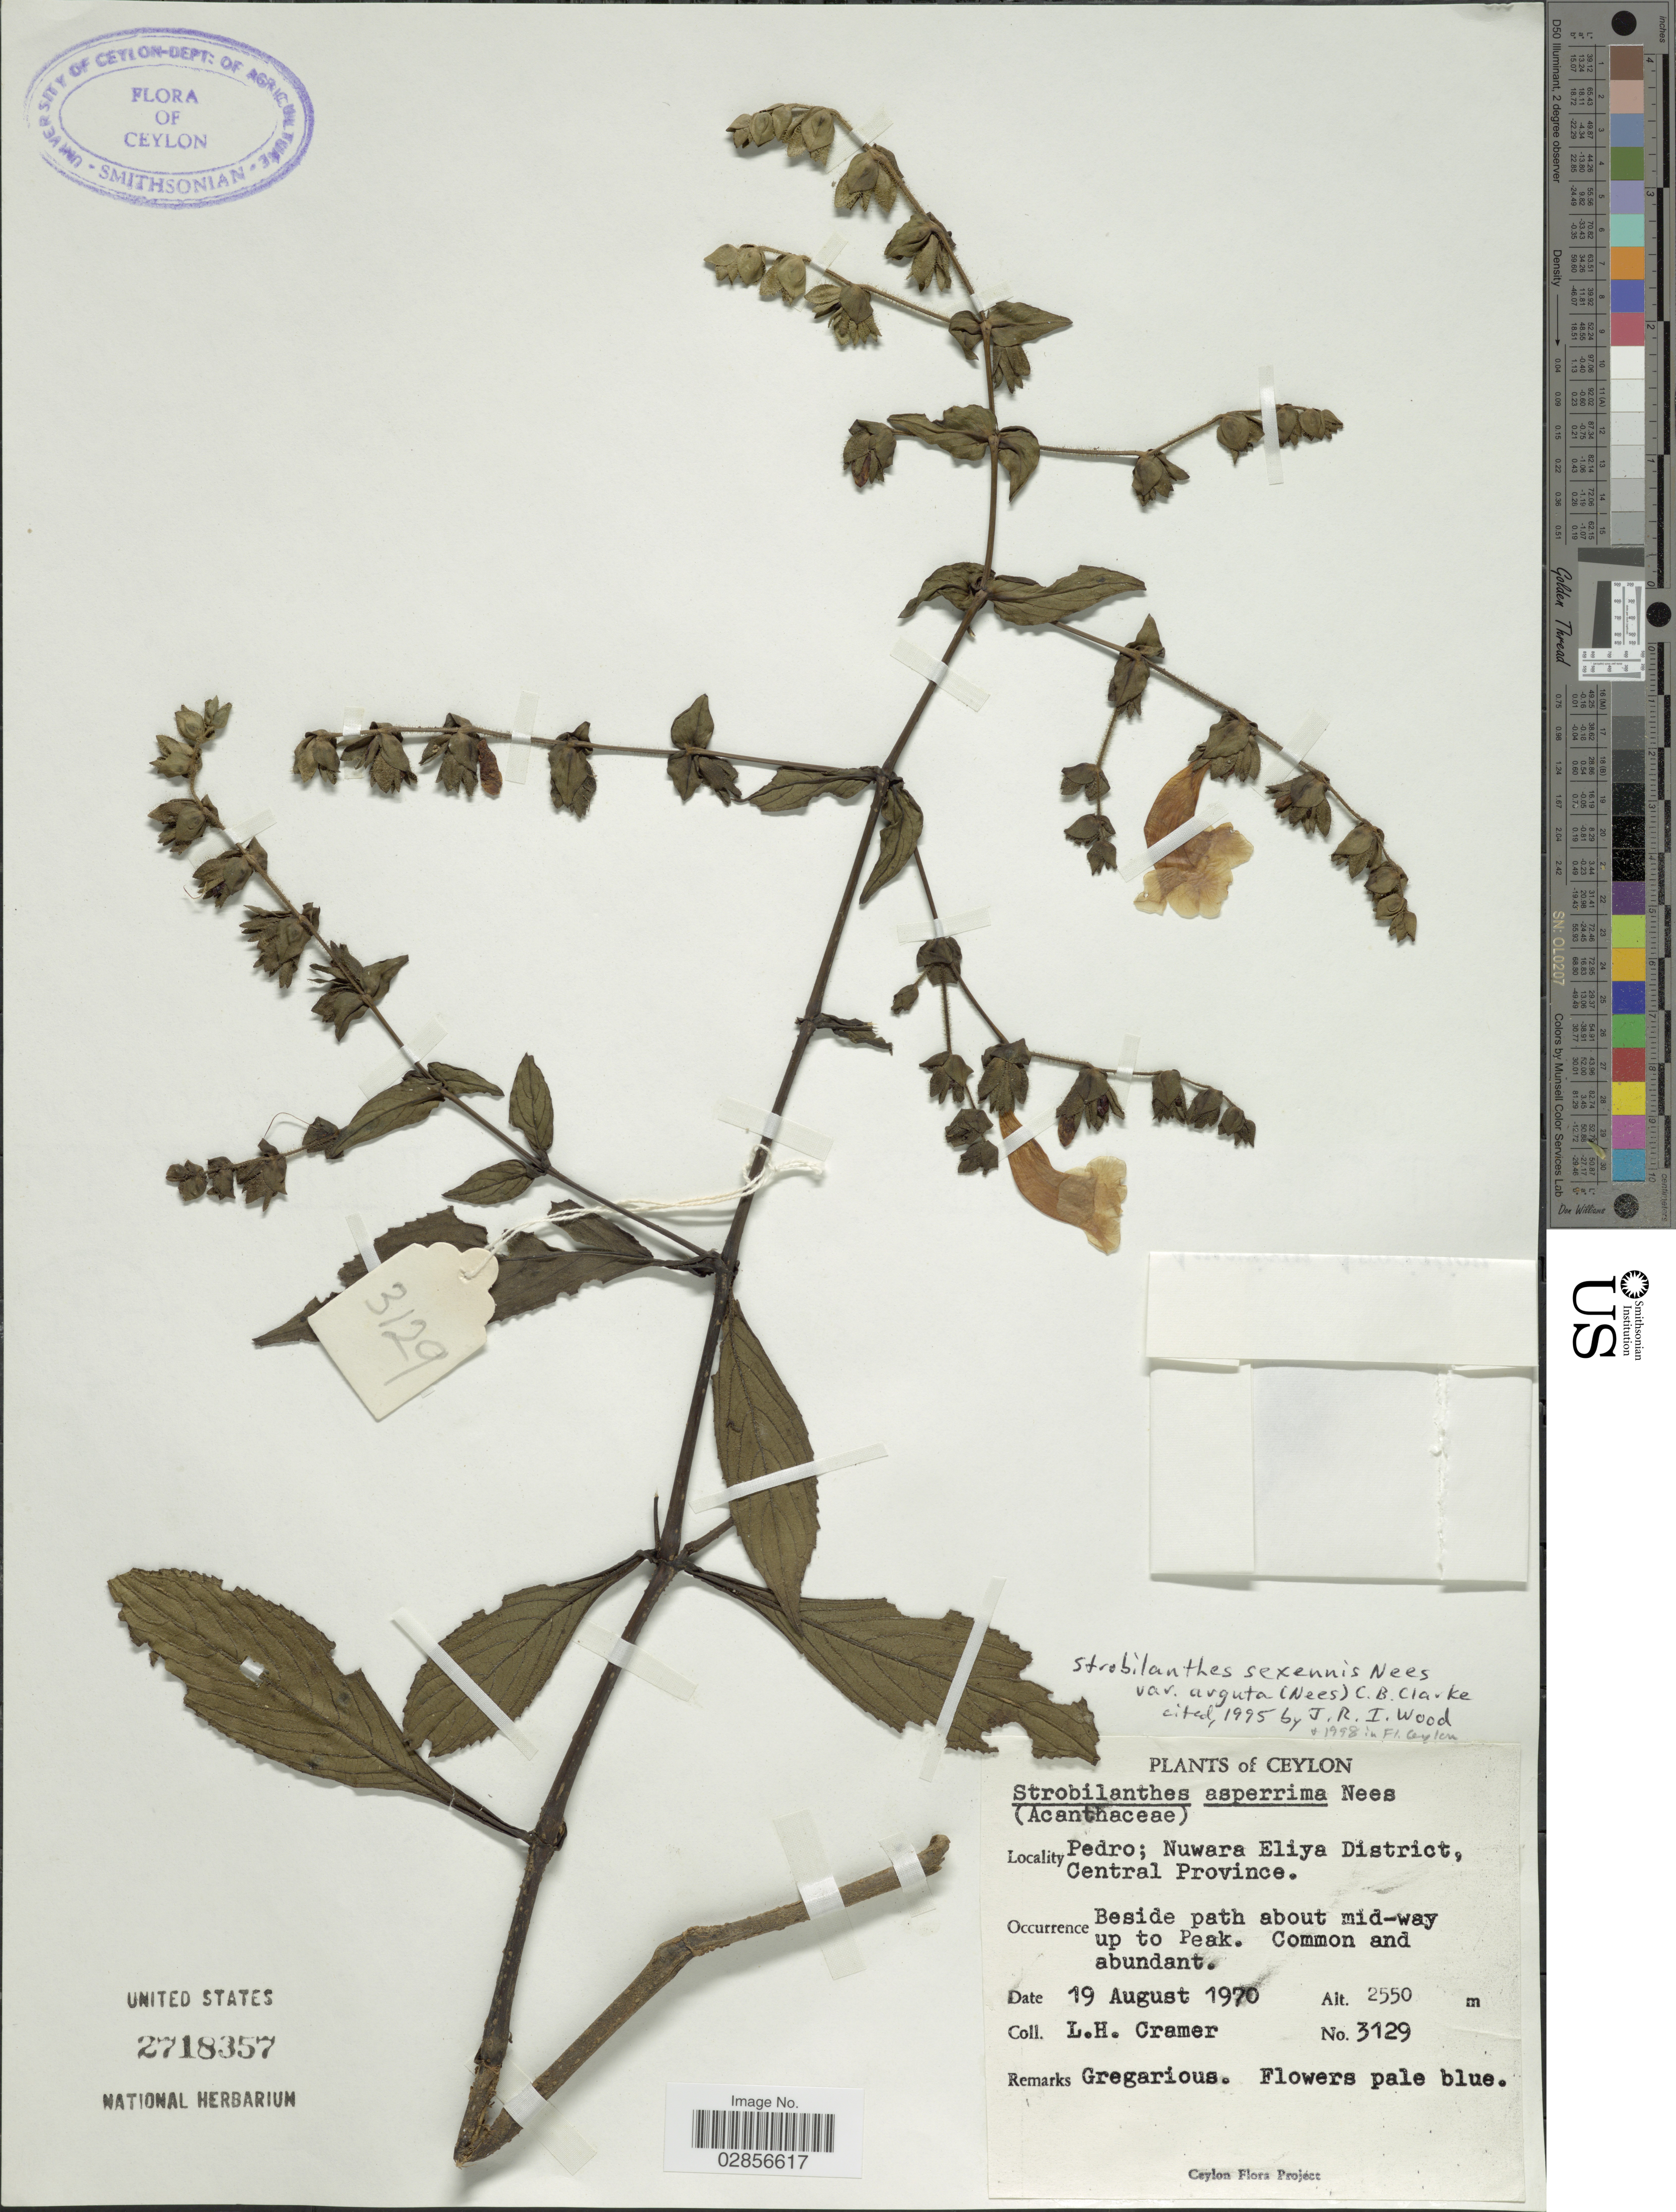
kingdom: Plantae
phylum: Tracheophyta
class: Magnoliopsida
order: Lamiales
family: Acanthaceae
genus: Strobilanthes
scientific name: Strobilanthes sexennis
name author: Bedd.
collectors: L. H. Cramer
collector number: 3129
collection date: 1970-08-19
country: Sri Lanka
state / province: Central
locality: Ceylon, Pedro; Nuwara Eliya District, Central Province.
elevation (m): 2550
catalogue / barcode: US 2718357